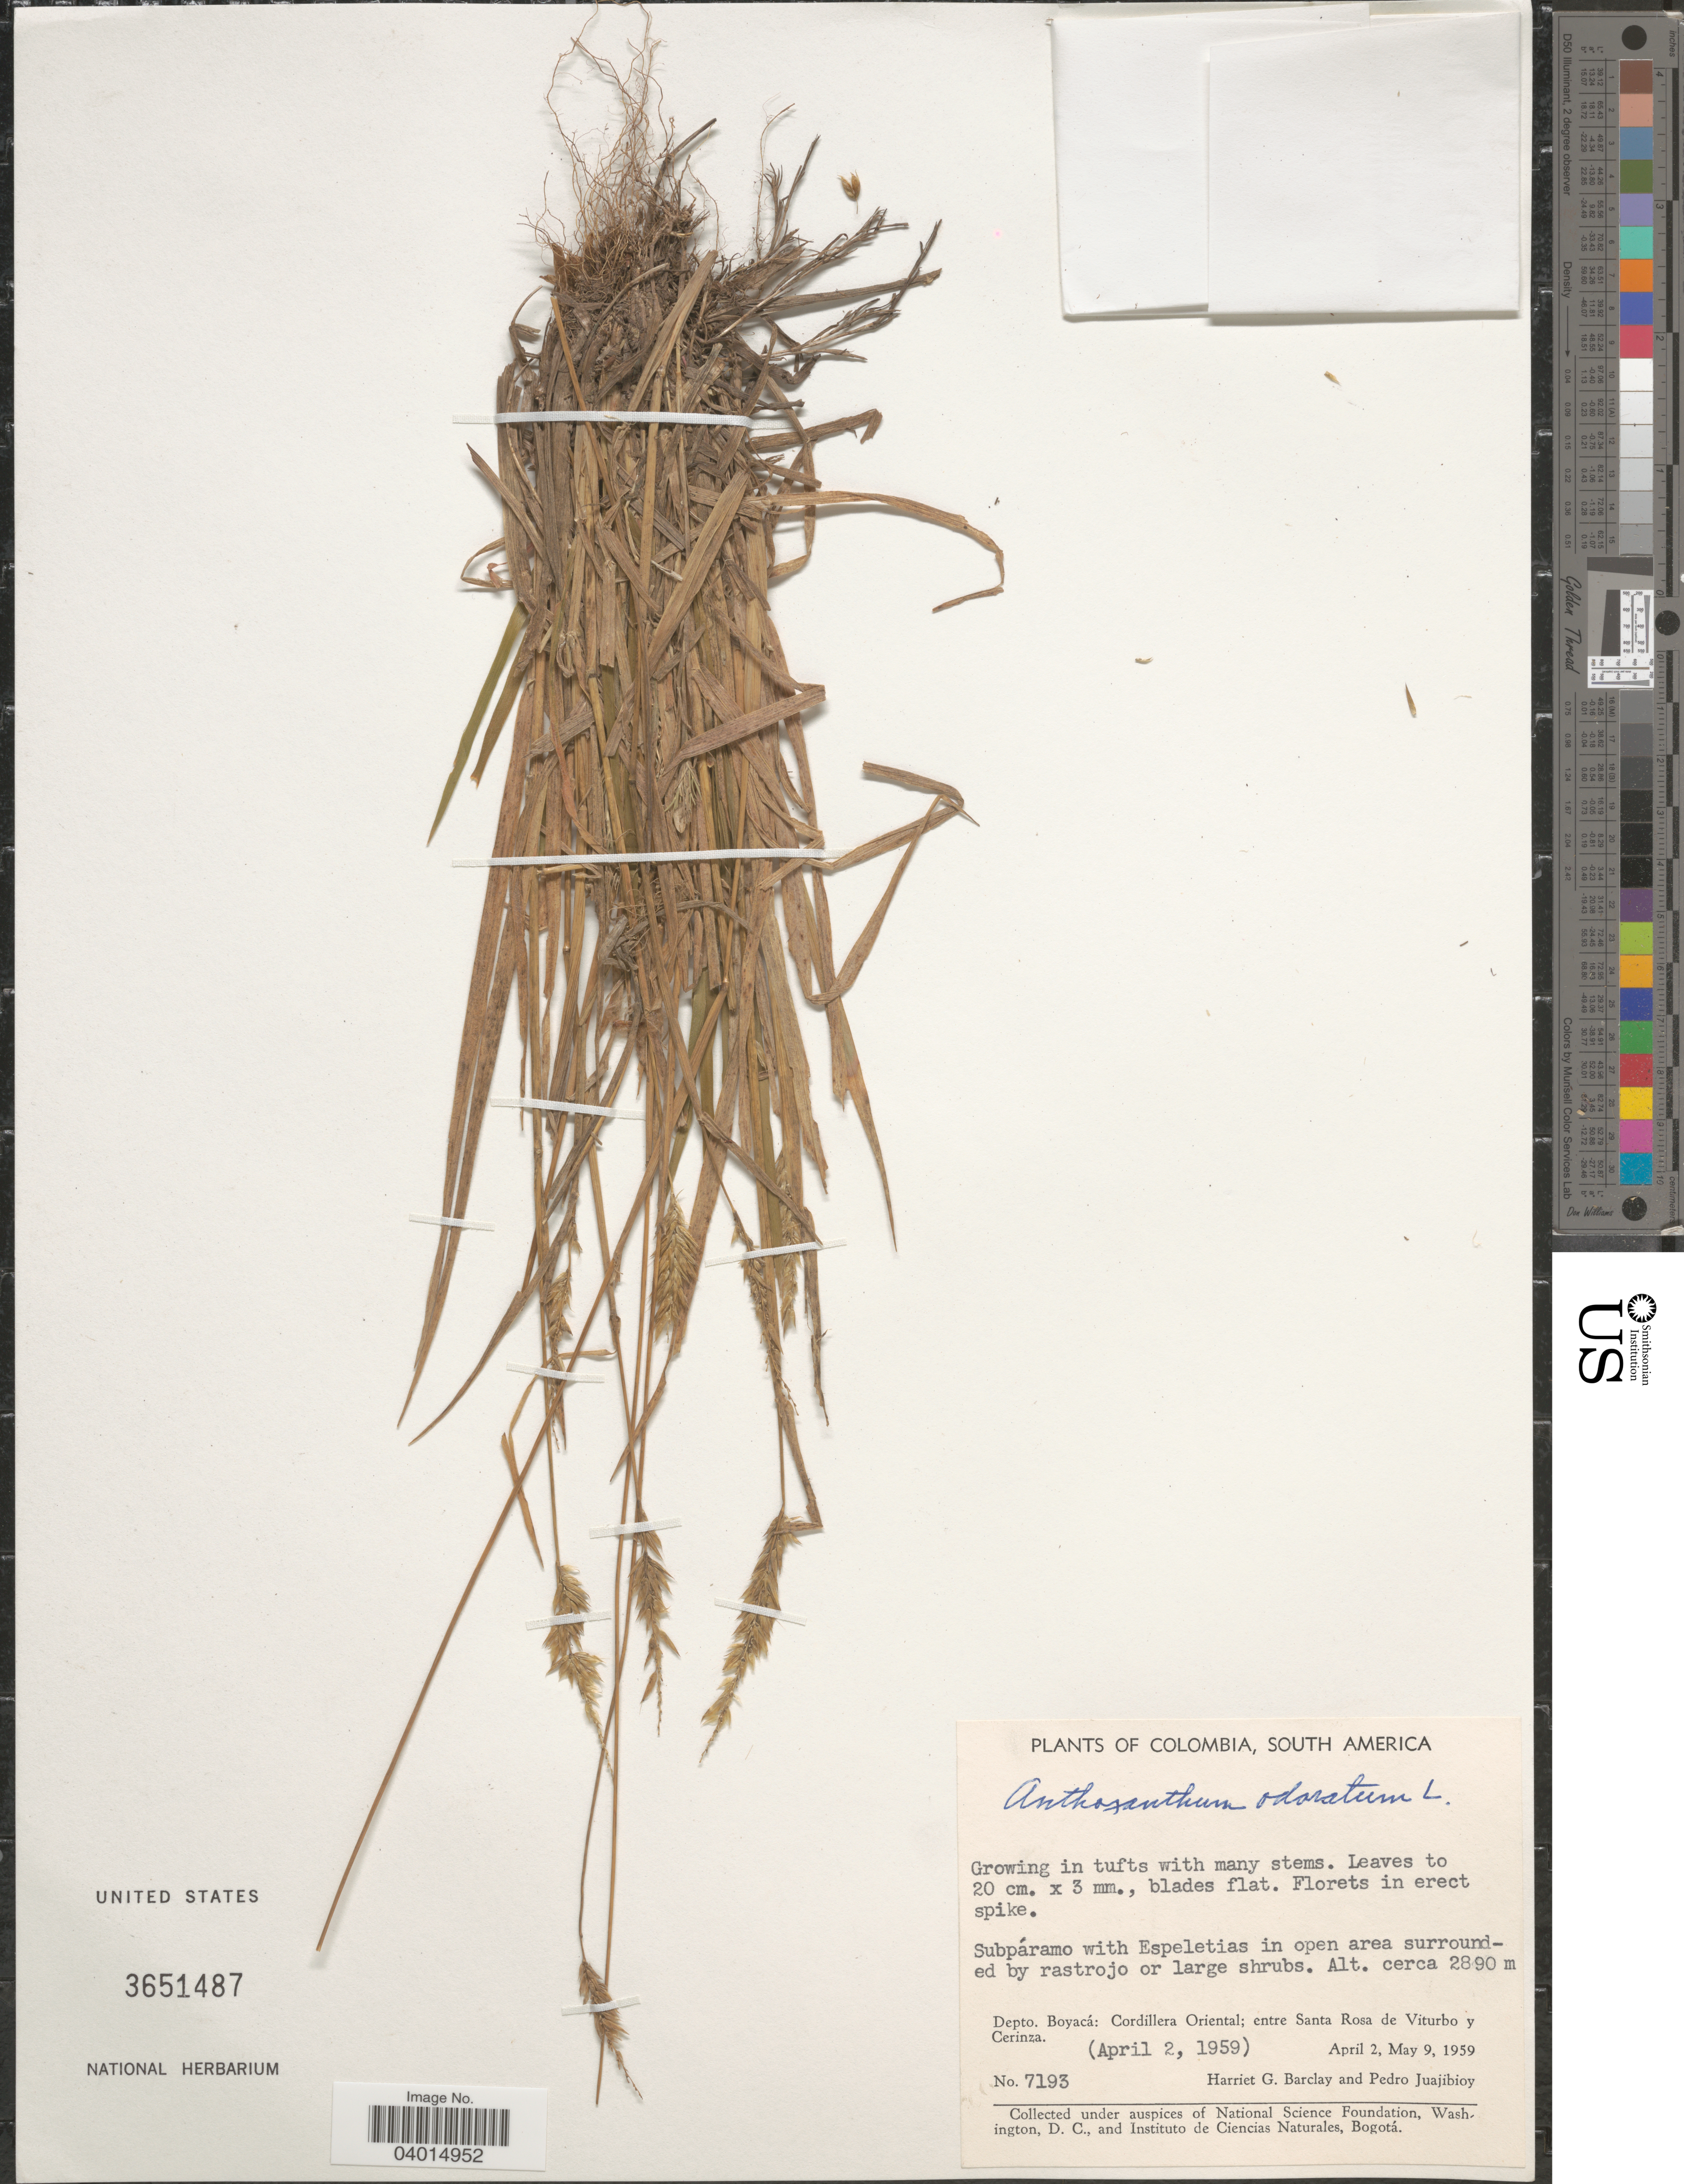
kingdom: Plantae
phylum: Tracheophyta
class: Liliopsida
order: Poales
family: Poaceae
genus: Anthoxanthum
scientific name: Anthoxanthum odoratum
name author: L.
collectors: H. G. Barclay & P. Juajibioy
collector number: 7193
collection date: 1959-04-02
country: Colombia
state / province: Boyacá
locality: Depto. Boyacá: Cordillera Oriental; entre Santa Rosa de Viturbo y Cerinza.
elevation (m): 2890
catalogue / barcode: US 3651487